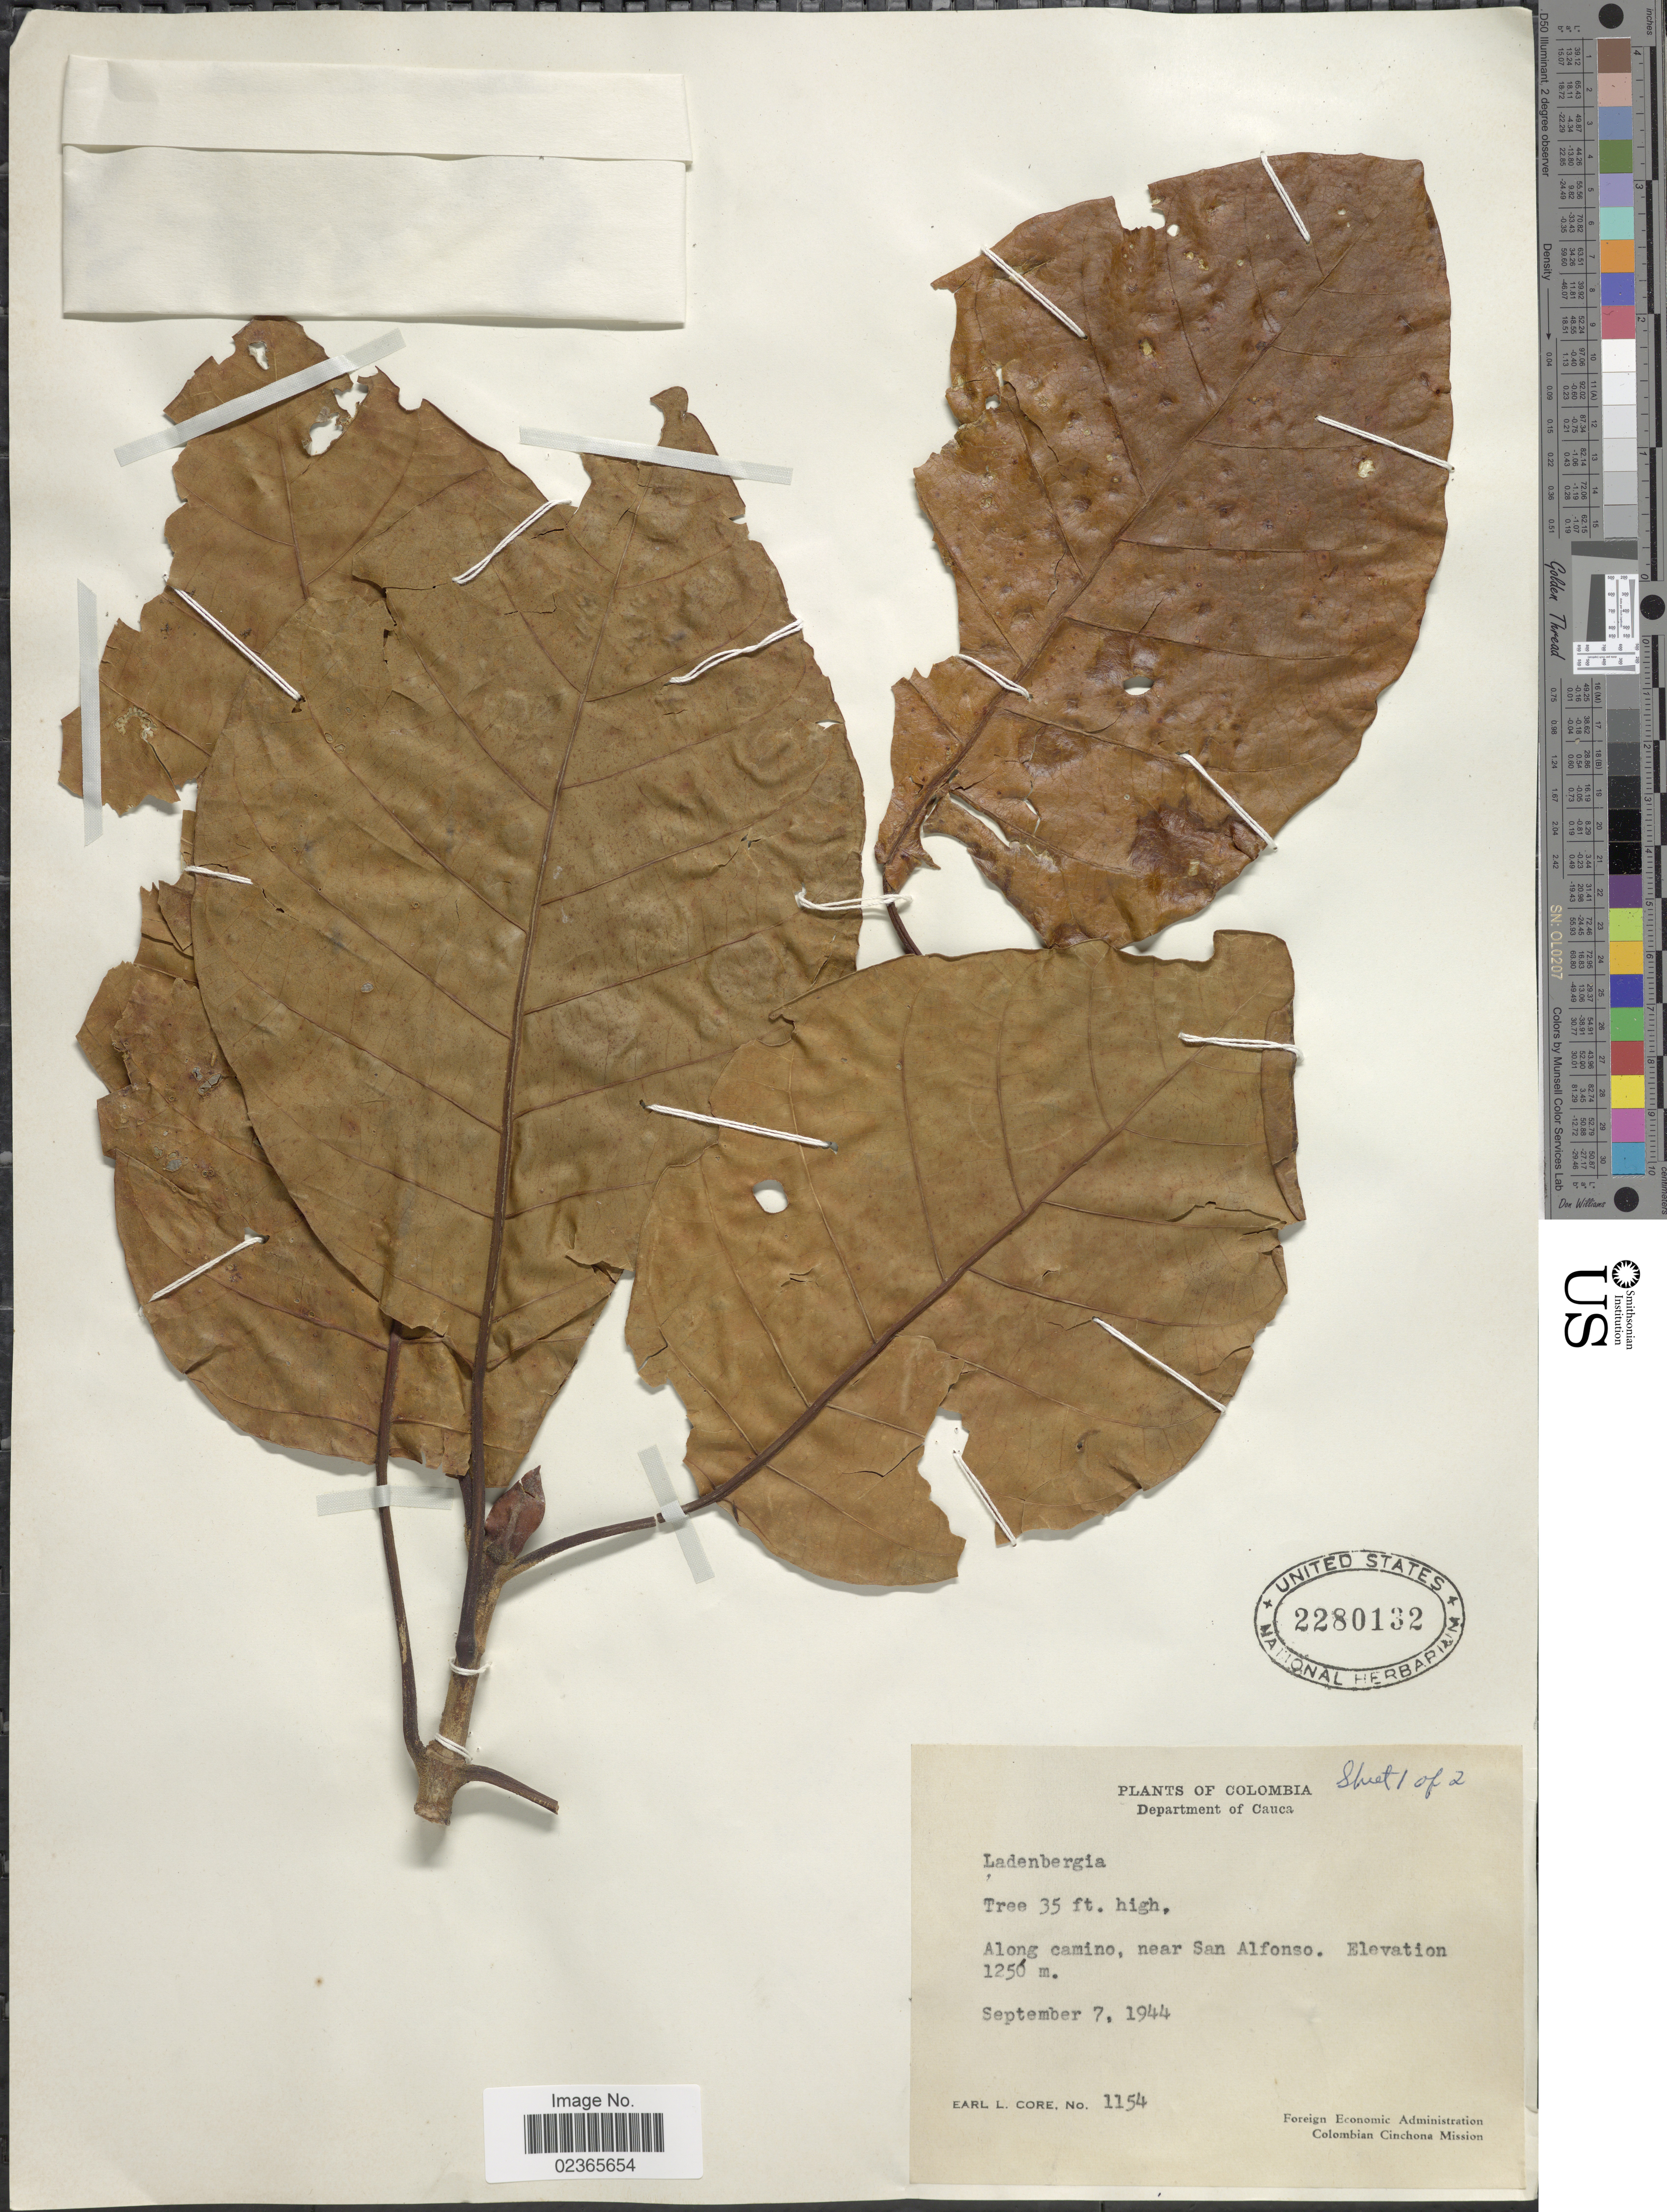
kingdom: Plantae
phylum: Tracheophyta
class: Magnoliopsida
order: Gentianales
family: Rubiaceae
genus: Ladenbergia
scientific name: Ladenbergia sp.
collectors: E. L. Core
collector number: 1154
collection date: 1944-09-07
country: Colombia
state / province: Cauca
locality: Along camino, near San Alfonso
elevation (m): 1250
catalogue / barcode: US 2280132